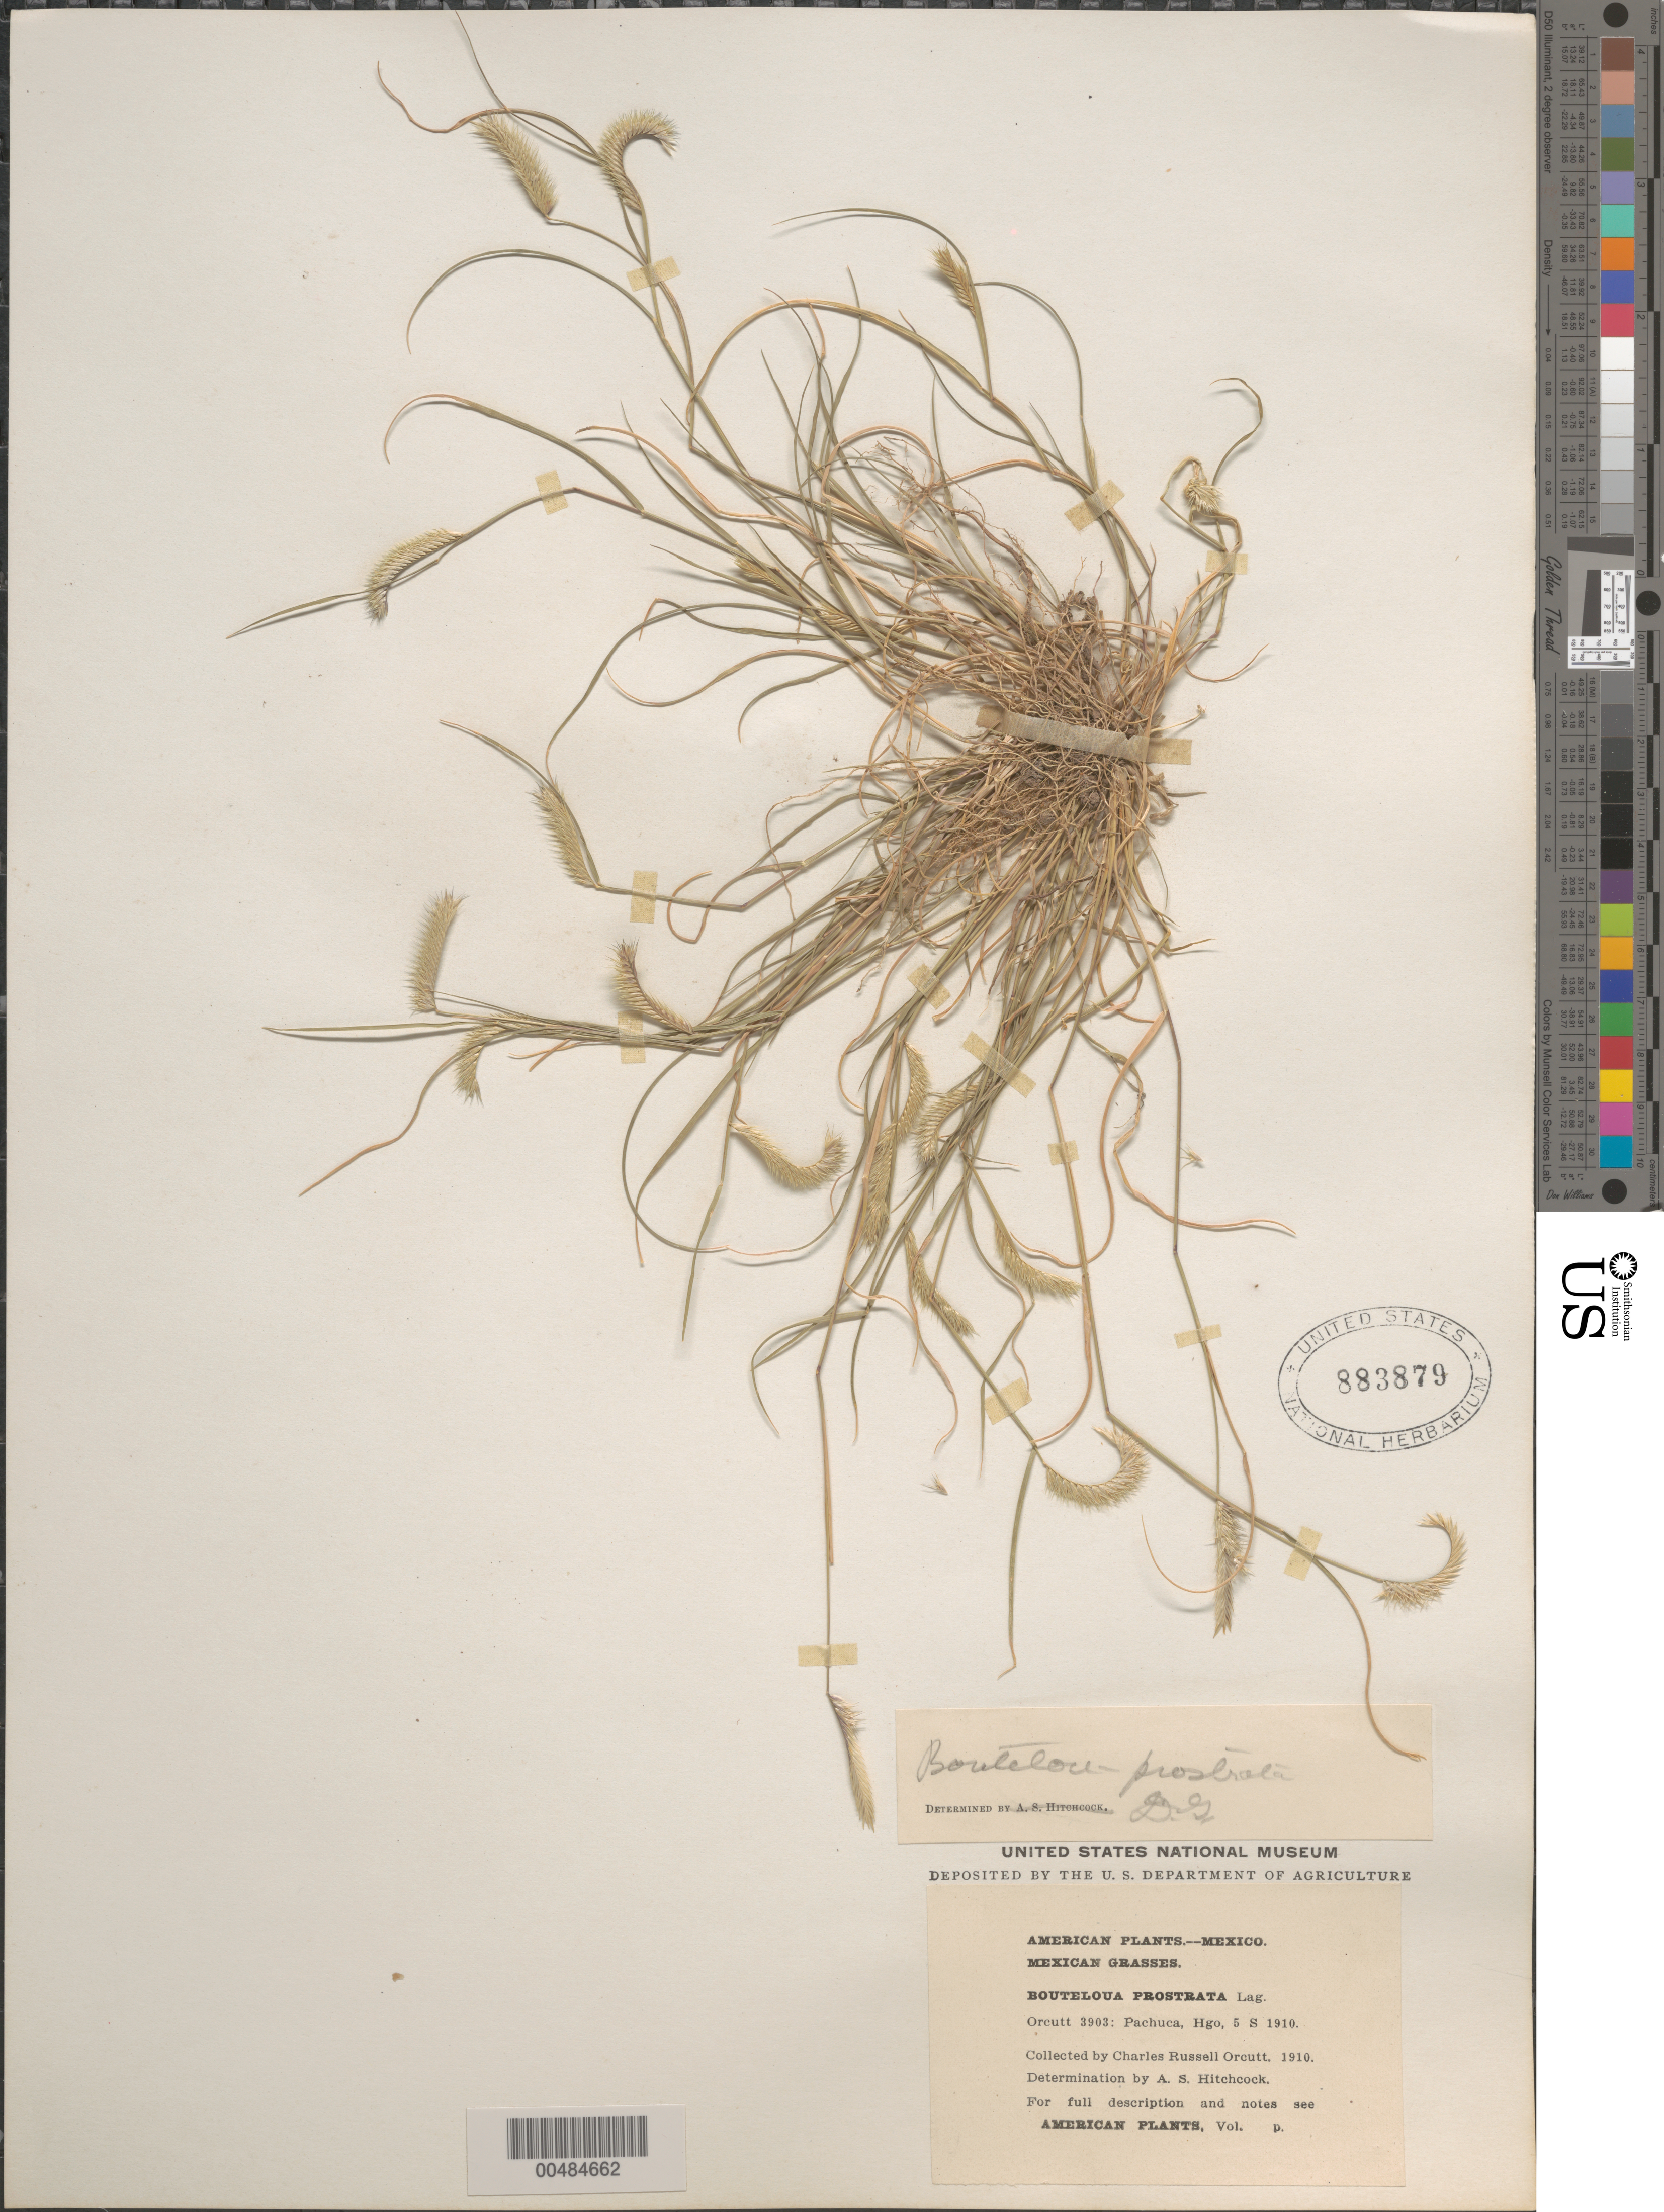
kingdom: Plantae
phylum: Tracheophyta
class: Liliopsida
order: Poales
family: Poaceae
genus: Bouteloua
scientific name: Bouteloua simplex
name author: Lag.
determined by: Dávila, P. D.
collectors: C. R. Orcutt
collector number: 3903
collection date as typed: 5 Sep 1910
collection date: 1910-09-05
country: Mexico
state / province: Hidalgo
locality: Pachuca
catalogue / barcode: US 883879